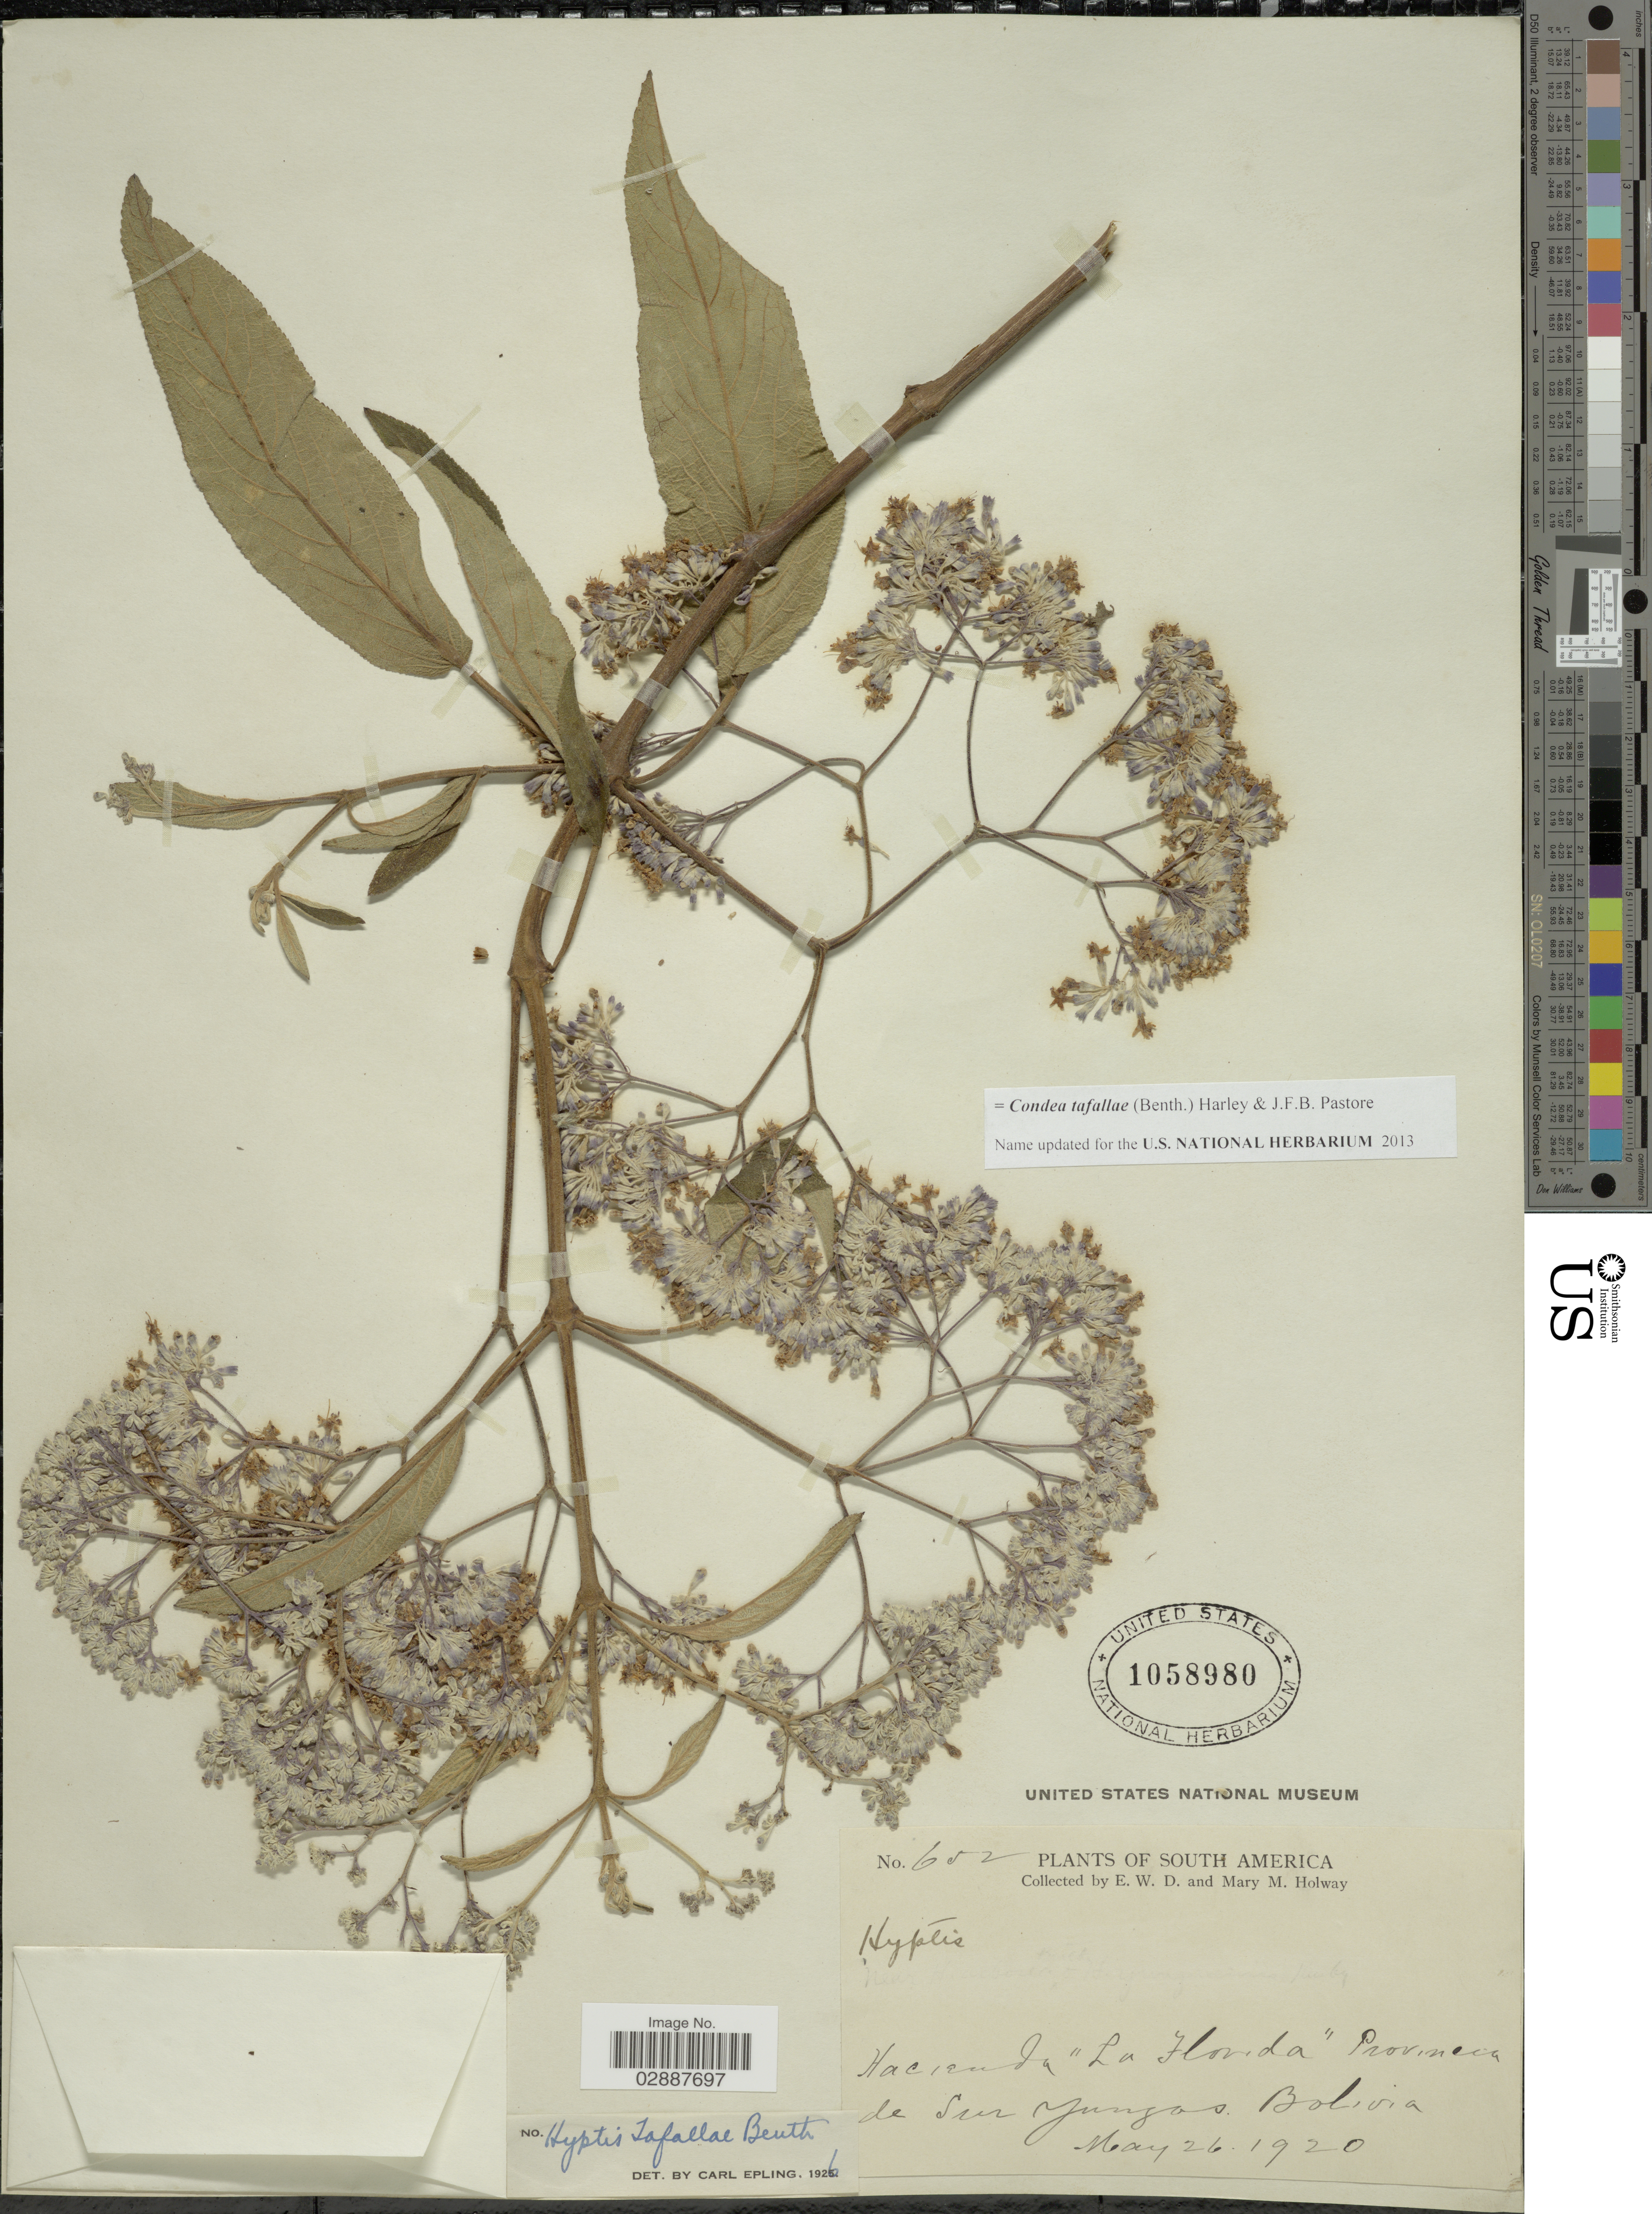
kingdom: Plantae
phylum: Tracheophyta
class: Magnoliopsida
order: Lamiales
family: Lamiaceae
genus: Condea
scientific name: Condea tafallae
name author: (Benth.) Harley & J.F.B. Pastore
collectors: E. W. D. Holway & M. M. Holway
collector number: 652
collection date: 1920-05-26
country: Bolivia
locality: Hacienda "La Florida" Provincia de Sur Yungas.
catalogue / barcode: US 1058980